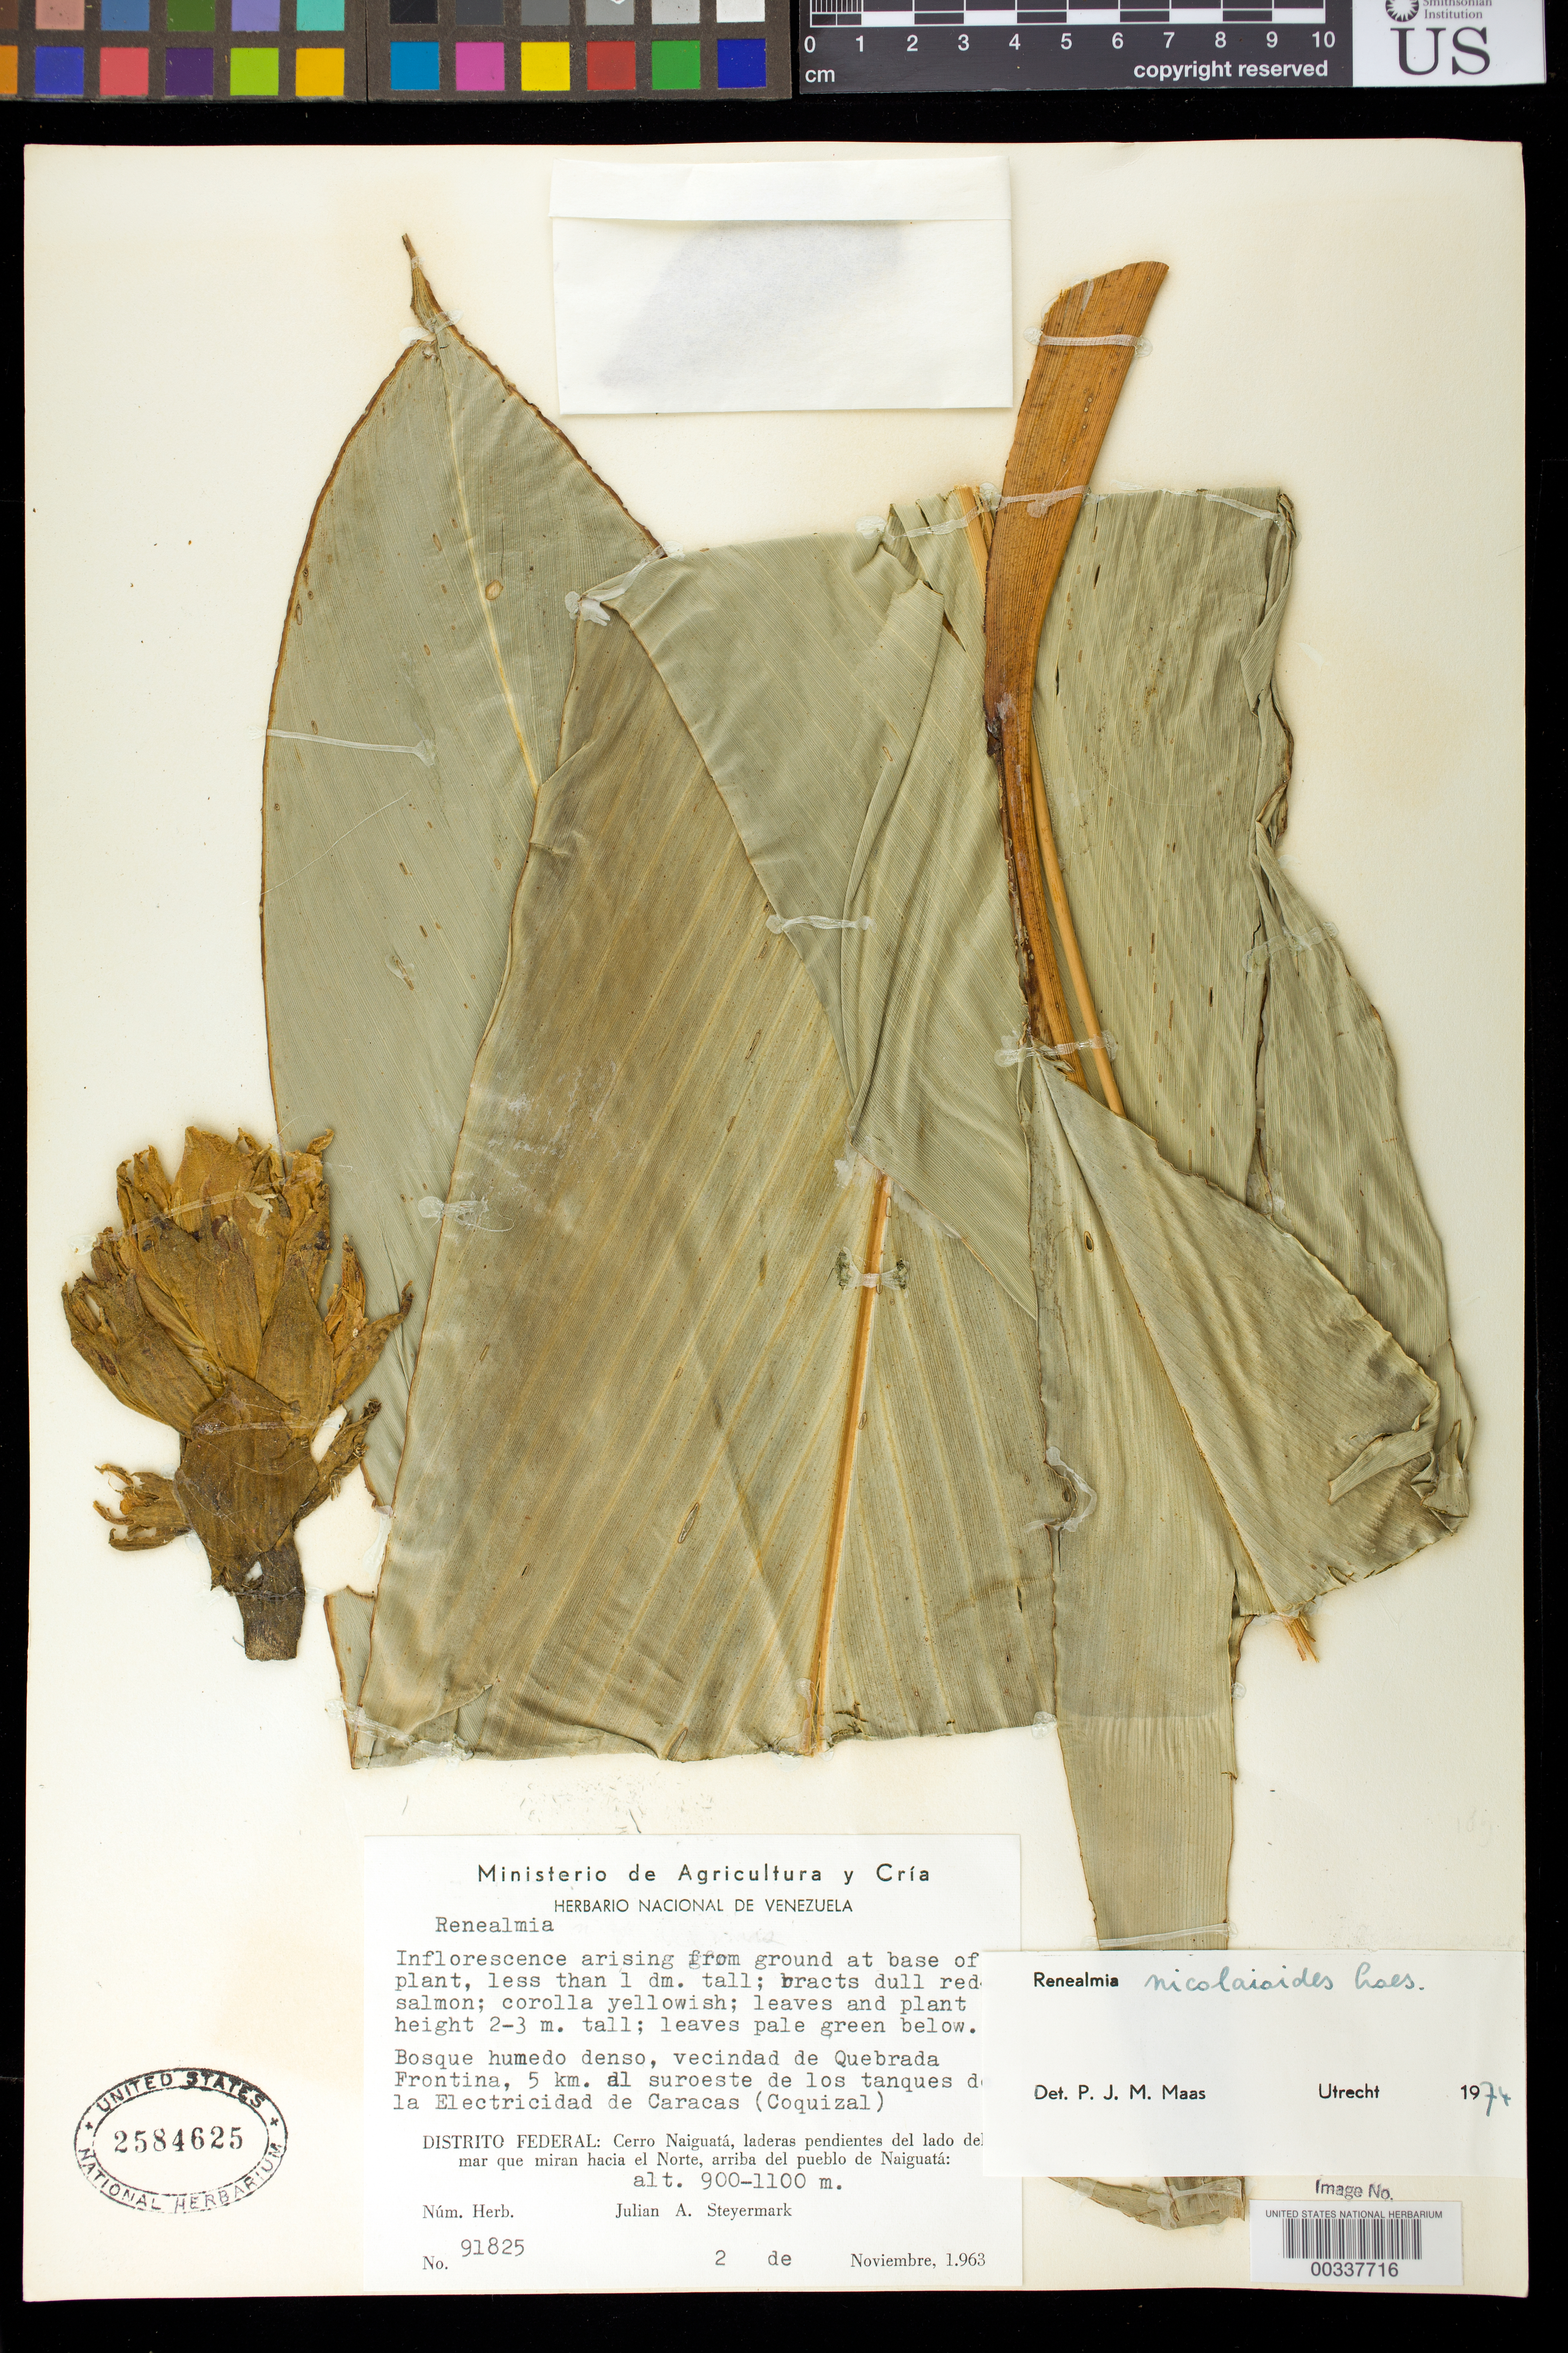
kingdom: Plantae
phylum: Tracheophyta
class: Liliopsida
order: Zingiberales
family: Zingiberaceae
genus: Renealmia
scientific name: Renealmia nicolaioides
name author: Loes.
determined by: Maas, Paul J. M.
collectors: J. Steyermark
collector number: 91825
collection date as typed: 02 Nov 1963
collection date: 1963-11-02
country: Venezuela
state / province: Distrito Federal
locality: Vecindad de quebrada frontina, 5 km al suroeste de los tanques de la electricidad de caracas (coquizal)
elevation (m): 900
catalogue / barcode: US 2584625